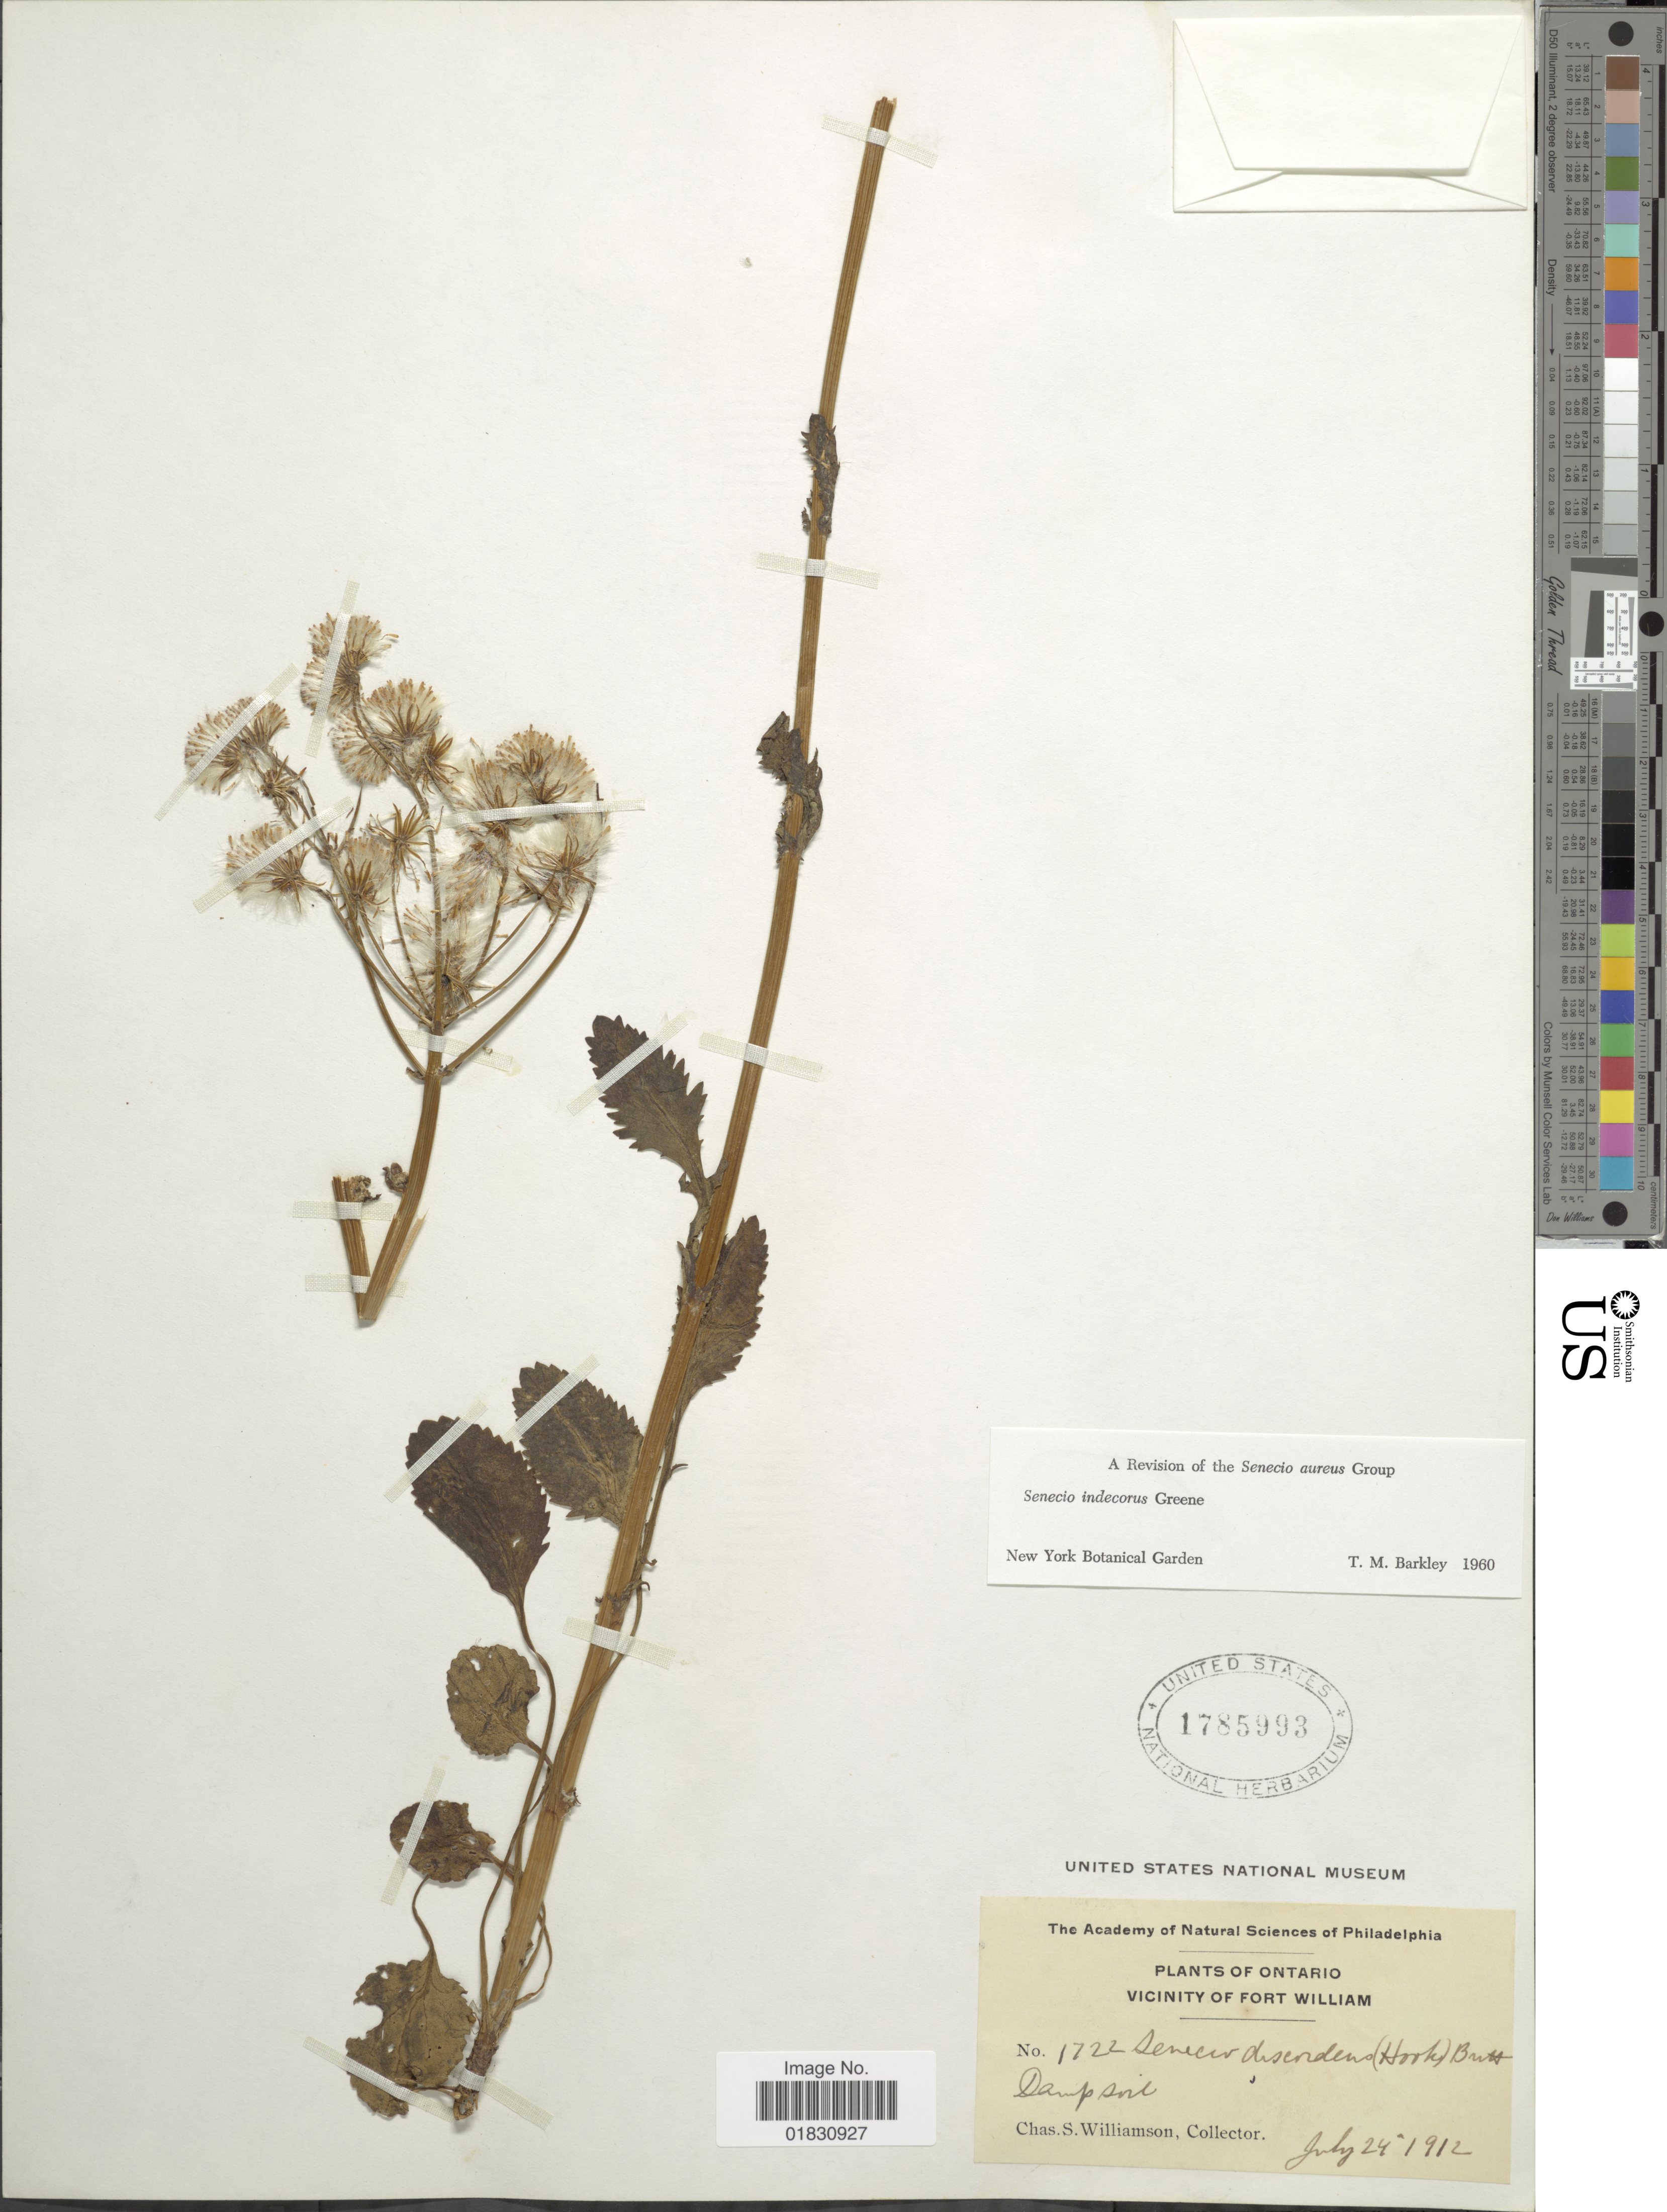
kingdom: Plantae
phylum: Tracheophyta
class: Magnoliopsida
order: Asterales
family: Asteraceae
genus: Packera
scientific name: Packera indecora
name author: (Greene) Á. Löve & D. Löve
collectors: C. Williamson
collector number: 1722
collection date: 1912-07-24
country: Canada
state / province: Ontario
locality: Vicinity of Fort William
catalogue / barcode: US 1785993